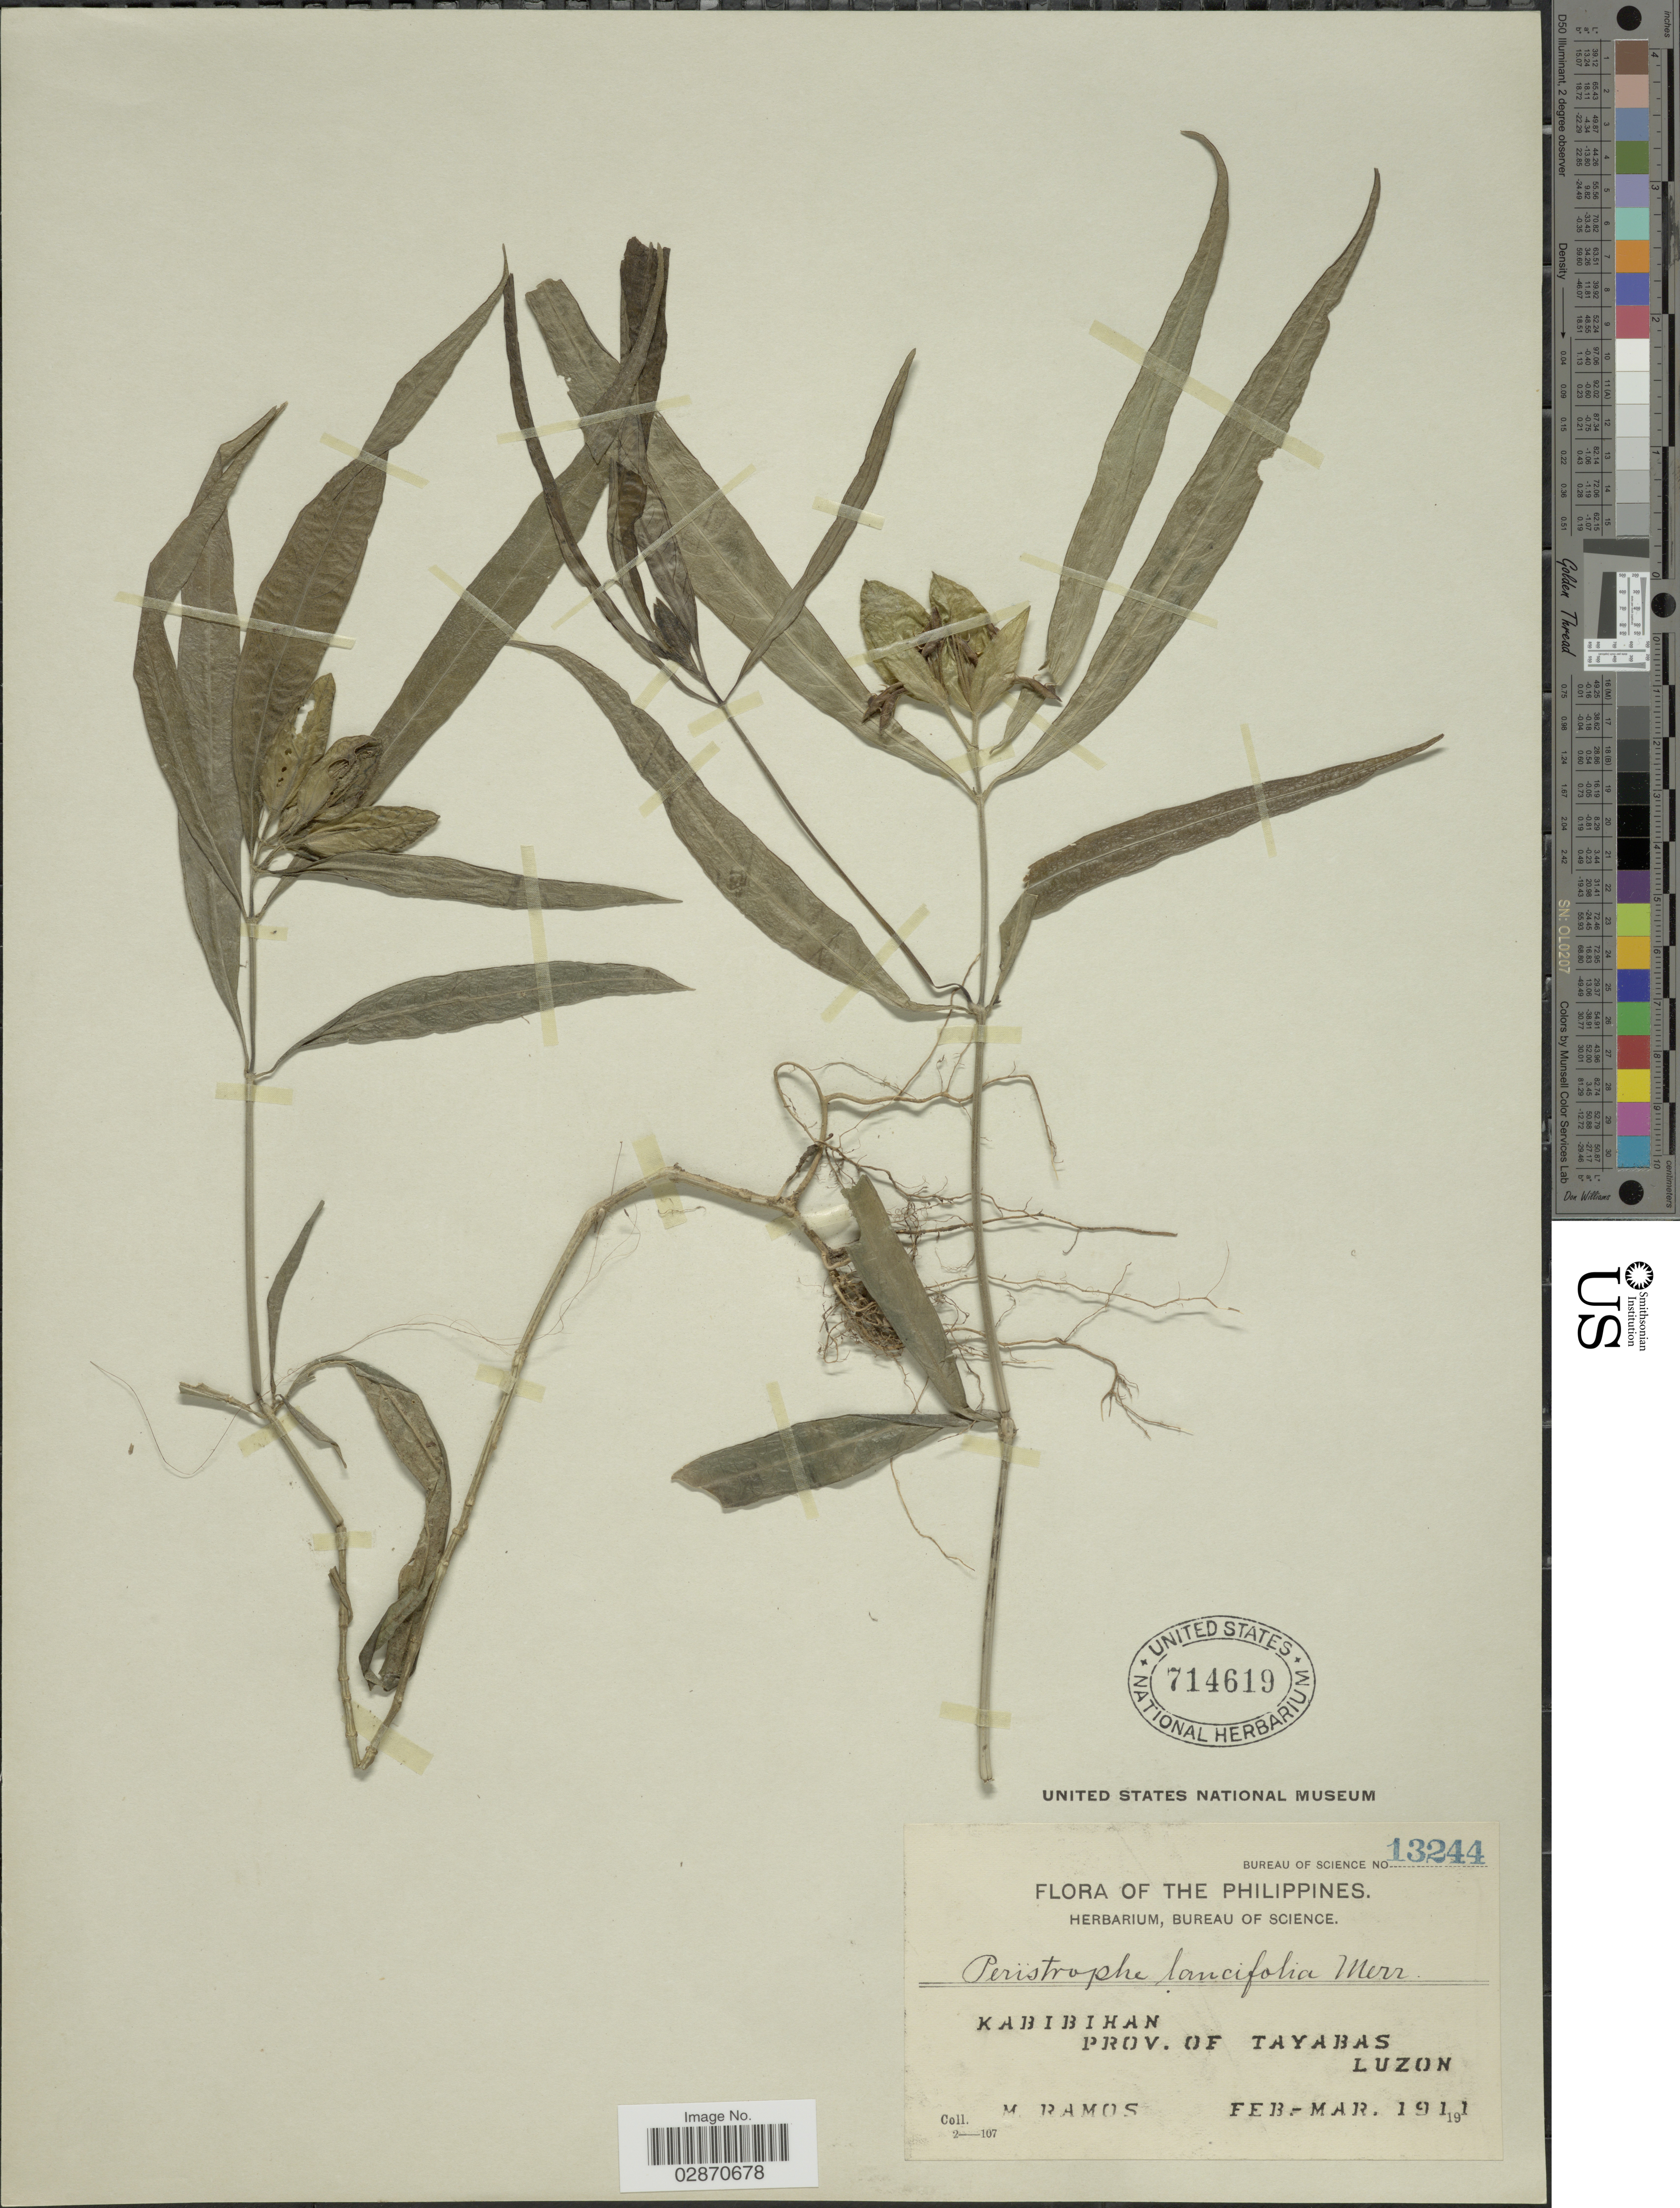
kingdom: Plantae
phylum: Tracheophyta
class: Magnoliopsida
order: Lamiales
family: Acanthaceae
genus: Peristrophe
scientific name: Peristrophe lancifolia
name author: Merr.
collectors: M. Ramos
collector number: Bureau of Science 13244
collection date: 1911-02/1911-03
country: Philippines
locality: Kabibihan. Prov. of Tayabas, Luzon.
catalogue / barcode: US 714619